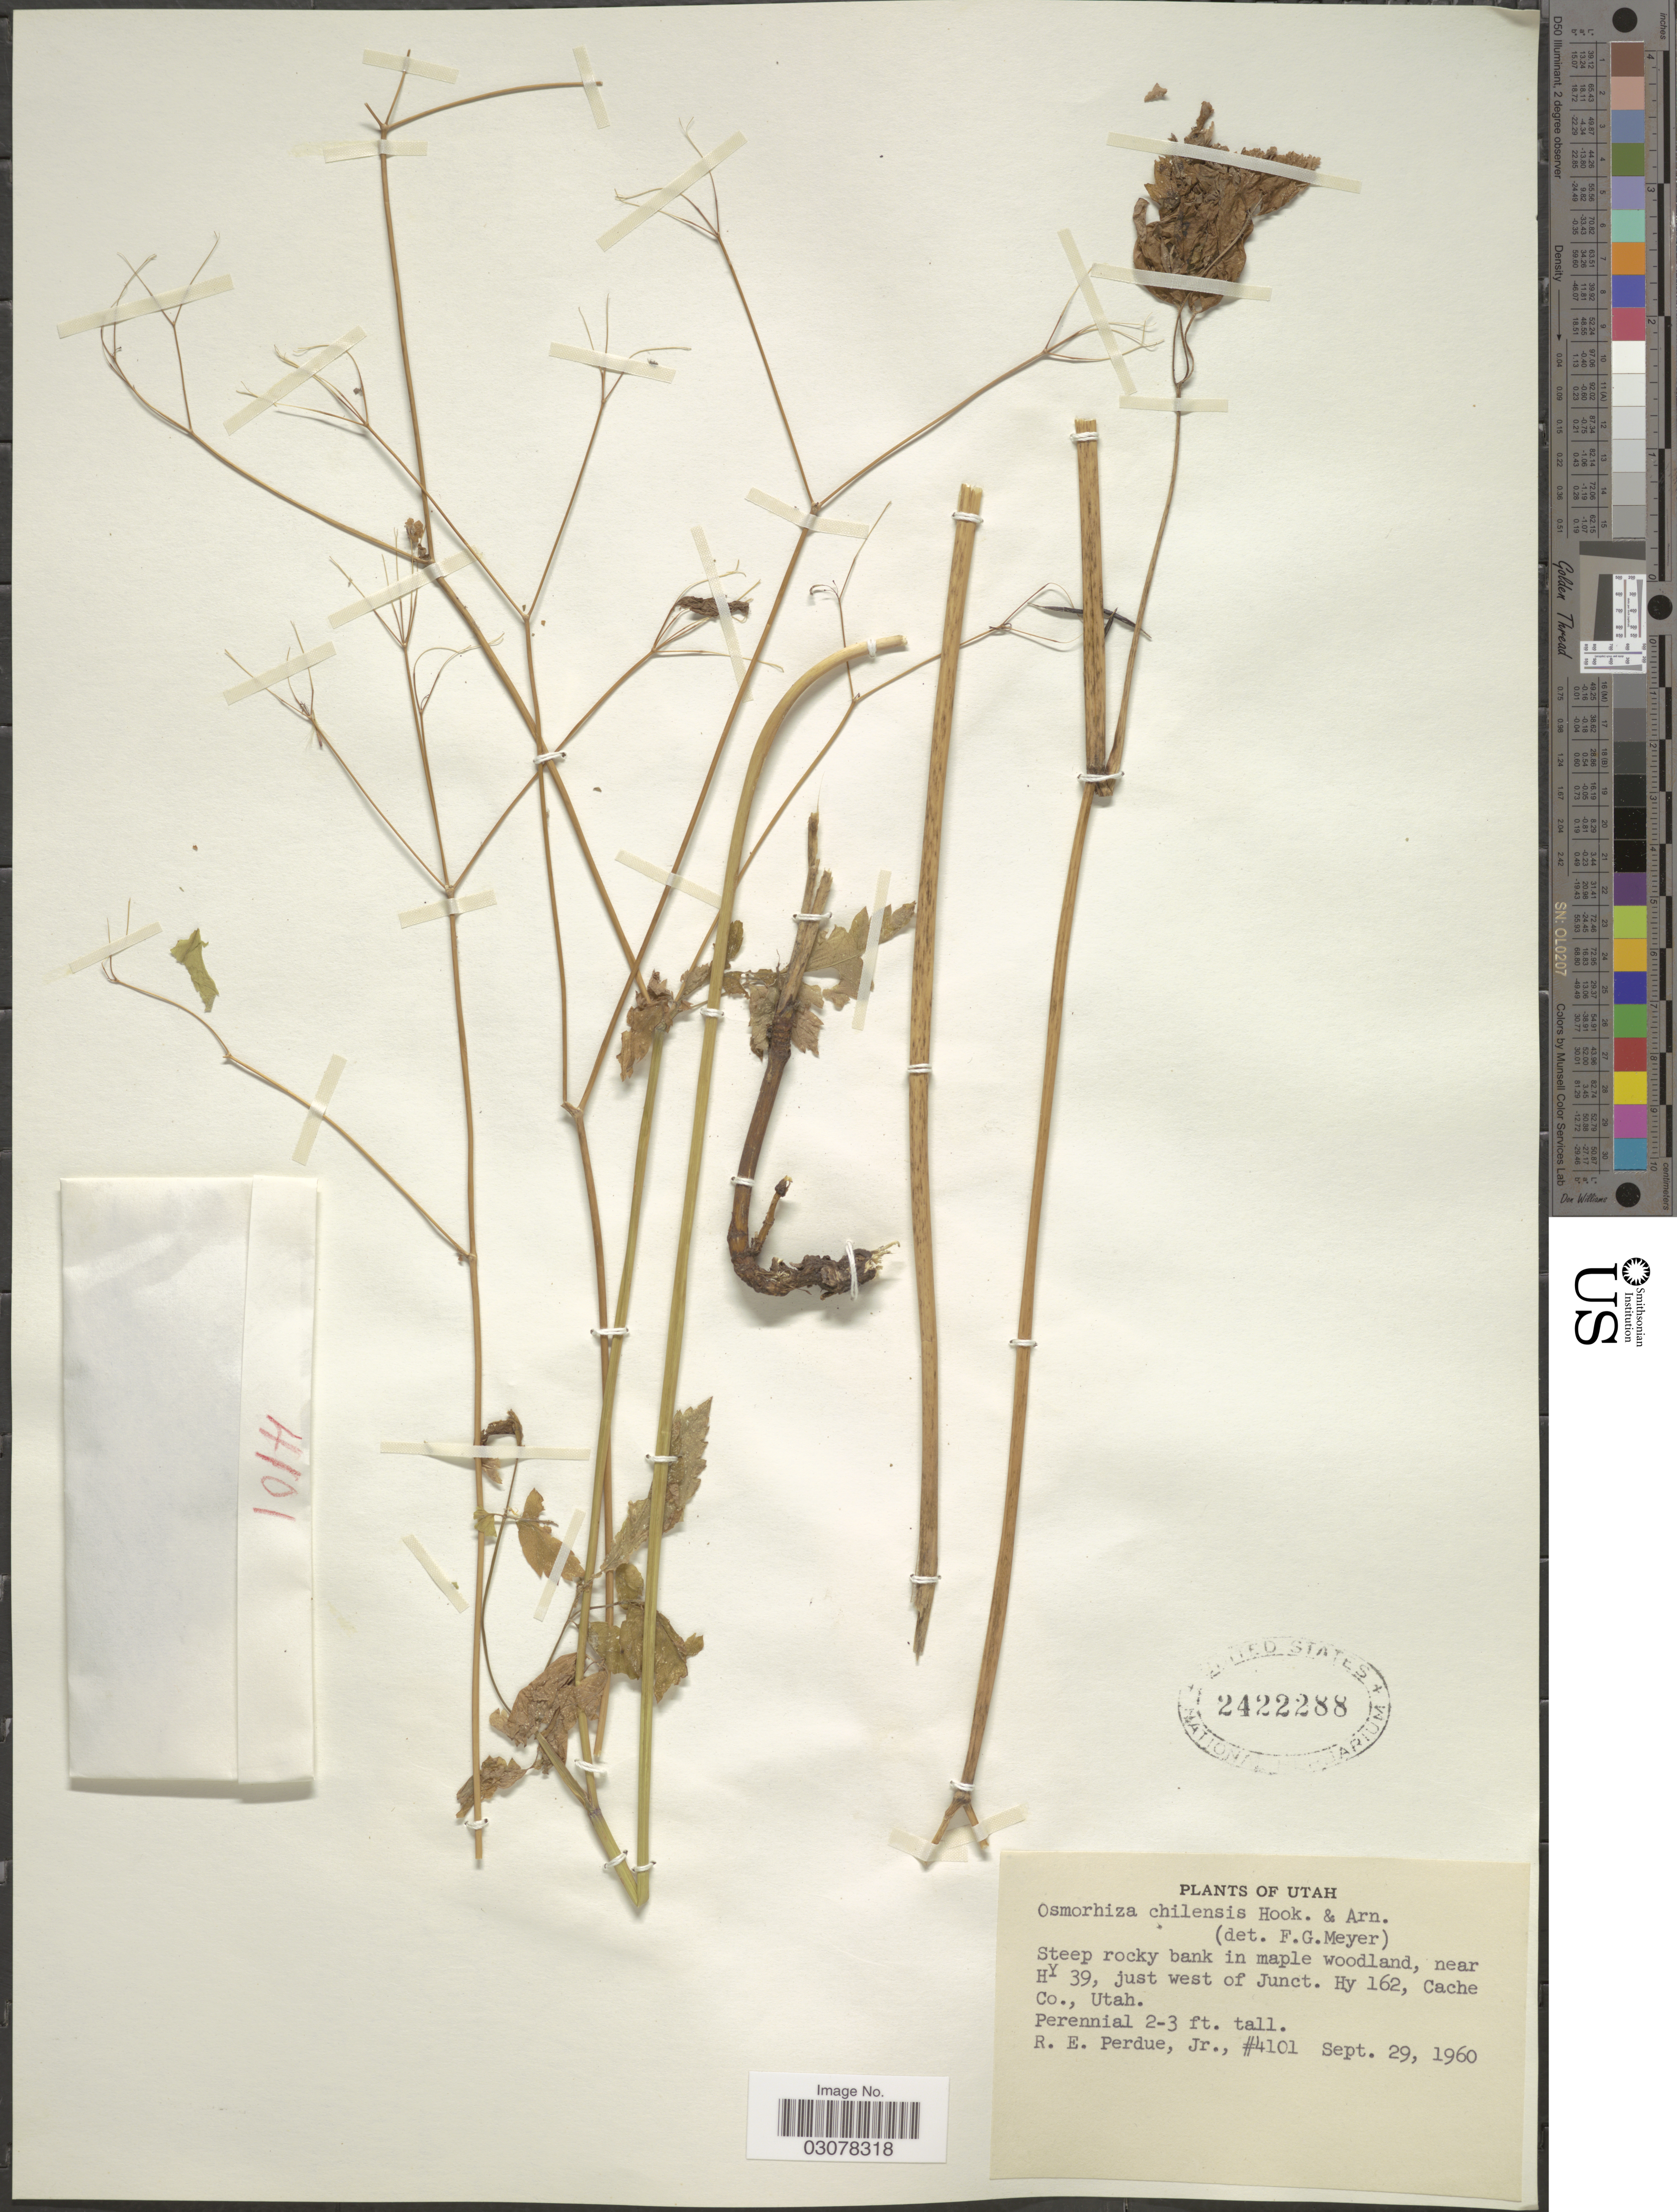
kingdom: Plantae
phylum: Tracheophyta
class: Magnoliopsida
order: Apiales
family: Apiaceae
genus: Osmorhiza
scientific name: Osmorhiza chilensis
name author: Hook. & Arn.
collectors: R. E. Perdue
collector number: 4101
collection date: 1960-09-25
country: United States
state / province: Utah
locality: Near HY 39, just west of Junct. Hy 162, Cache Co.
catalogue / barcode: US 2422288